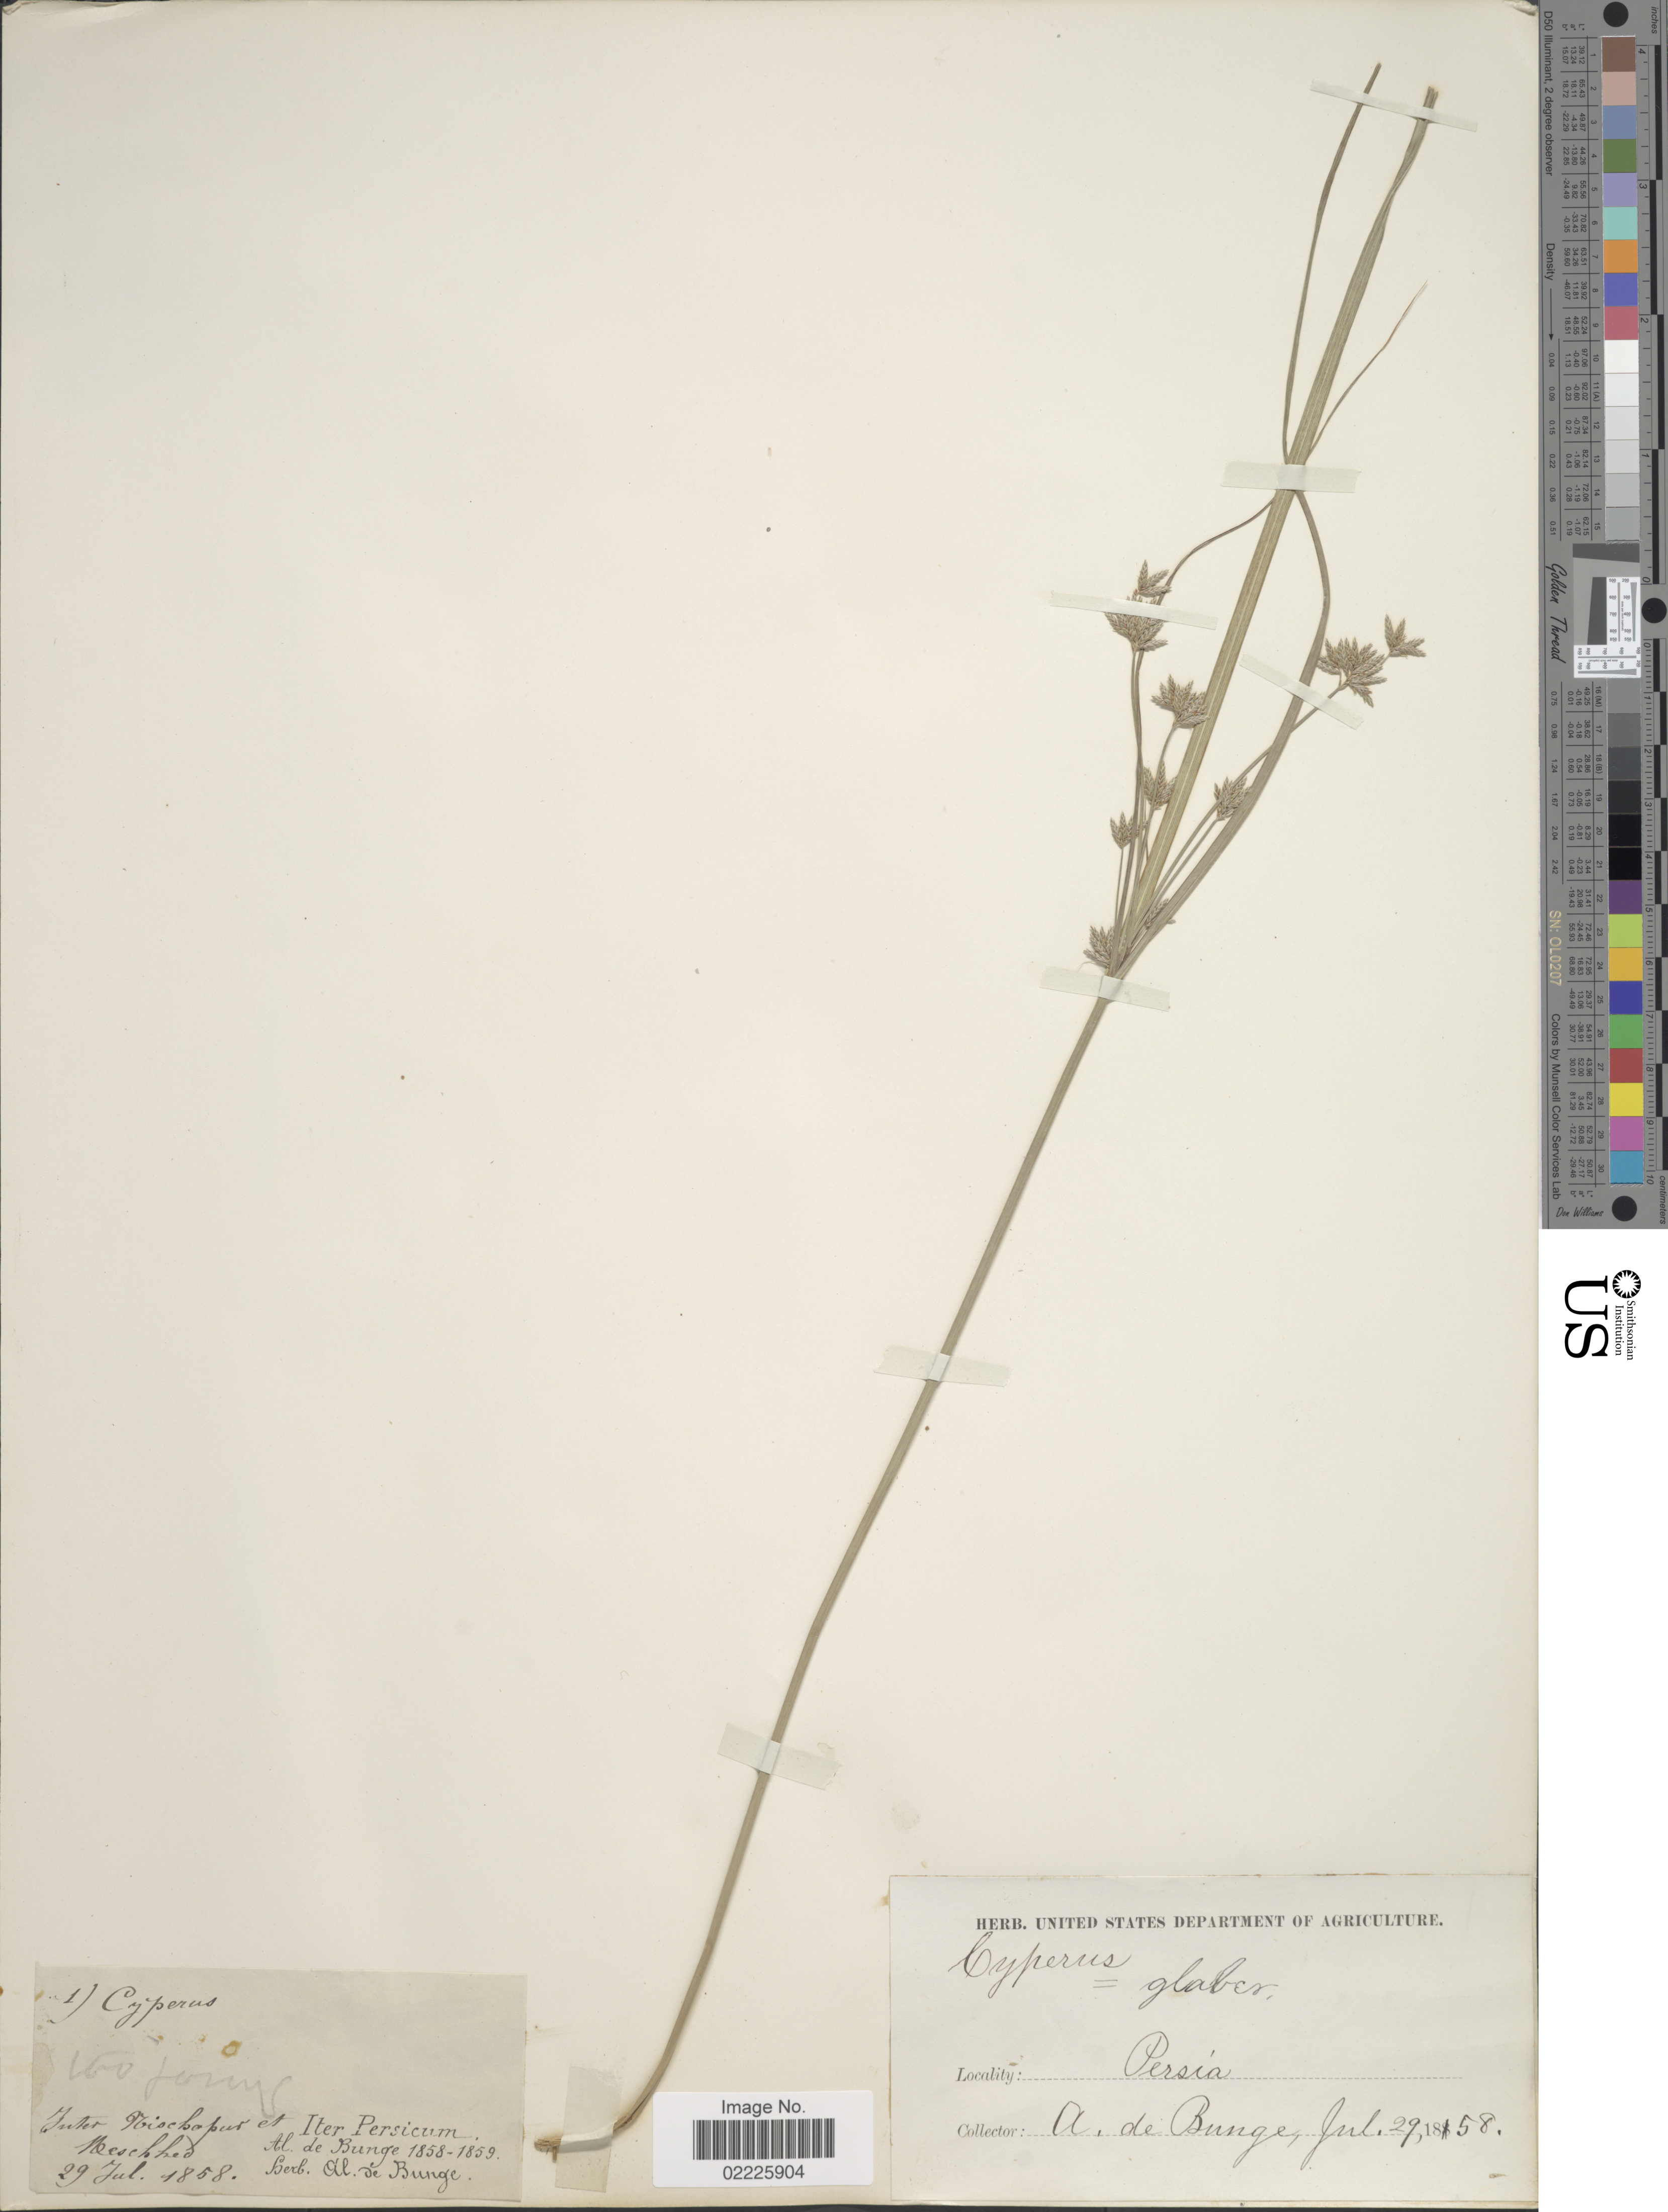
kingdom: Plantae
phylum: Tracheophyta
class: Liliopsida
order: Poales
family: Cyperaceae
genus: Cyperus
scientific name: Cyperus glaber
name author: L.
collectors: A. de Bunge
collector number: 1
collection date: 1858-07-29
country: Iran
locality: Iter Persicum, Persia, Inter Tbischapur et Mescched [interpreted]